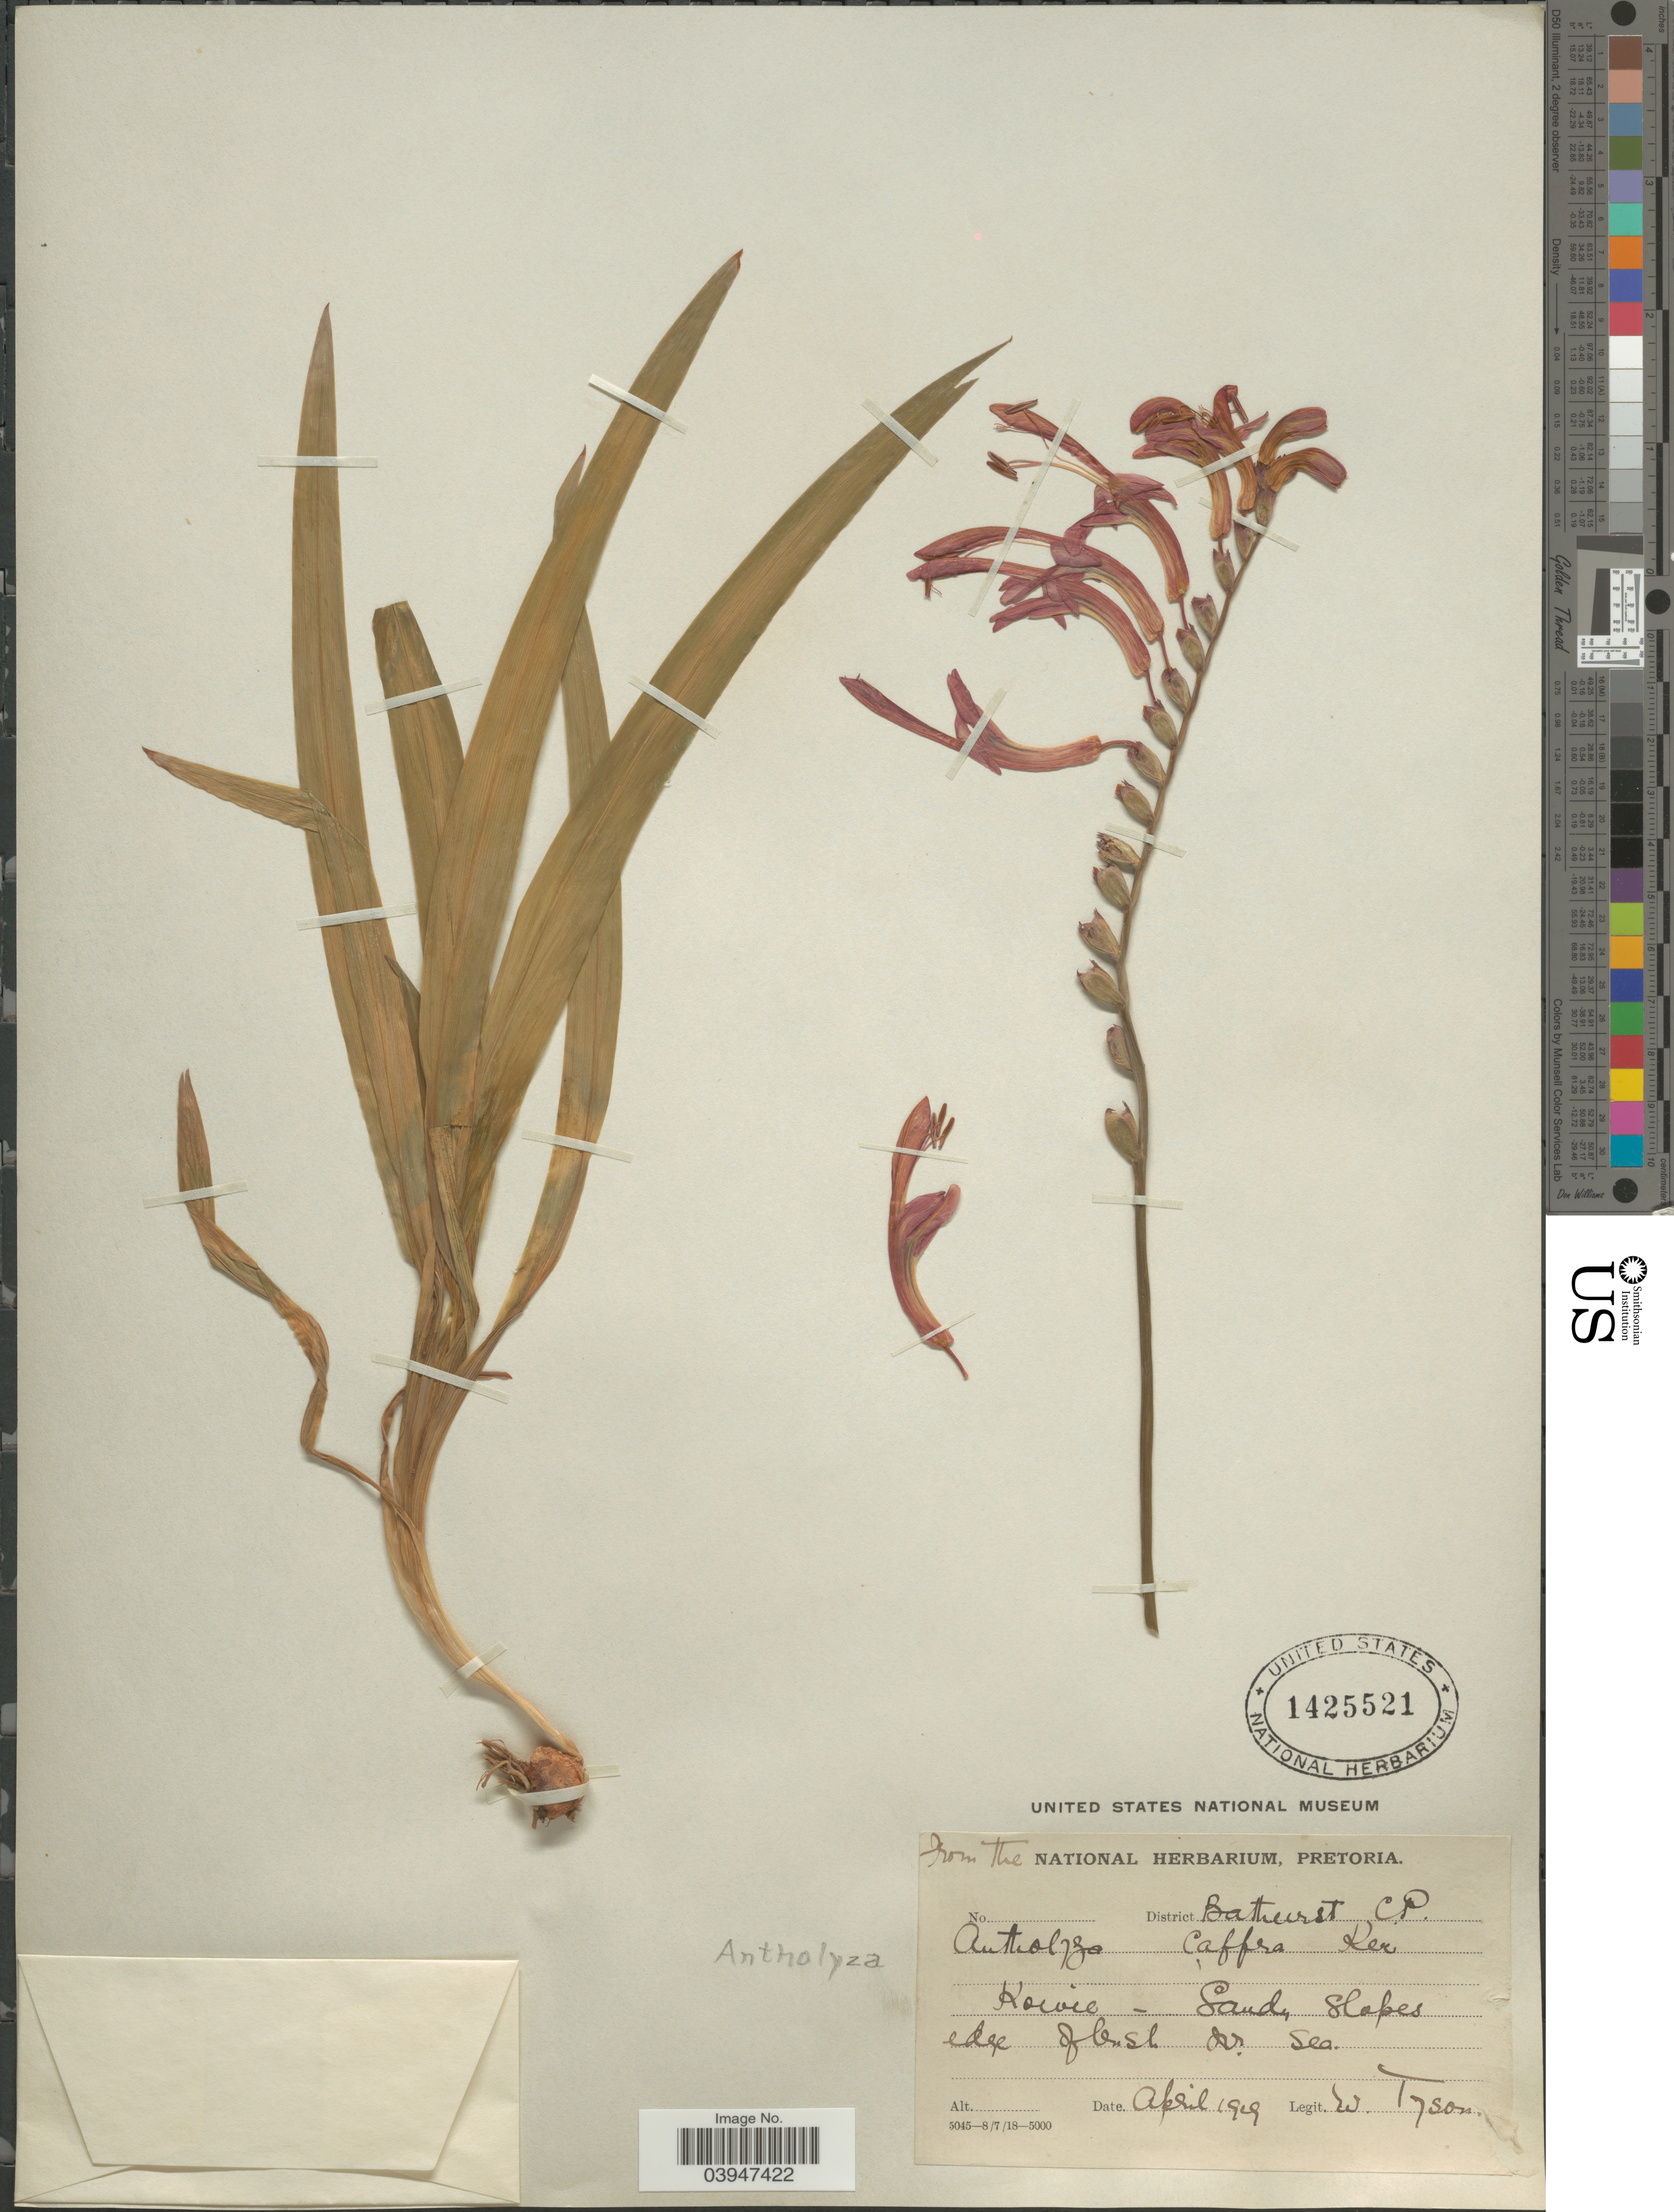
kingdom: Plantae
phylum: Tracheophyta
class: Liliopsida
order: Asparagales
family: Iridaceae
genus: Chasmanthe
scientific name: Chasmanthe aethiopica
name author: (L.) N.E. Br.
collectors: W. Tyson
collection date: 1919-04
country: South Africa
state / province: Eastern Cape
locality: District Bathurst. Kowie- Sandy slopes edge of bush by Sea.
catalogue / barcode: US 1425521